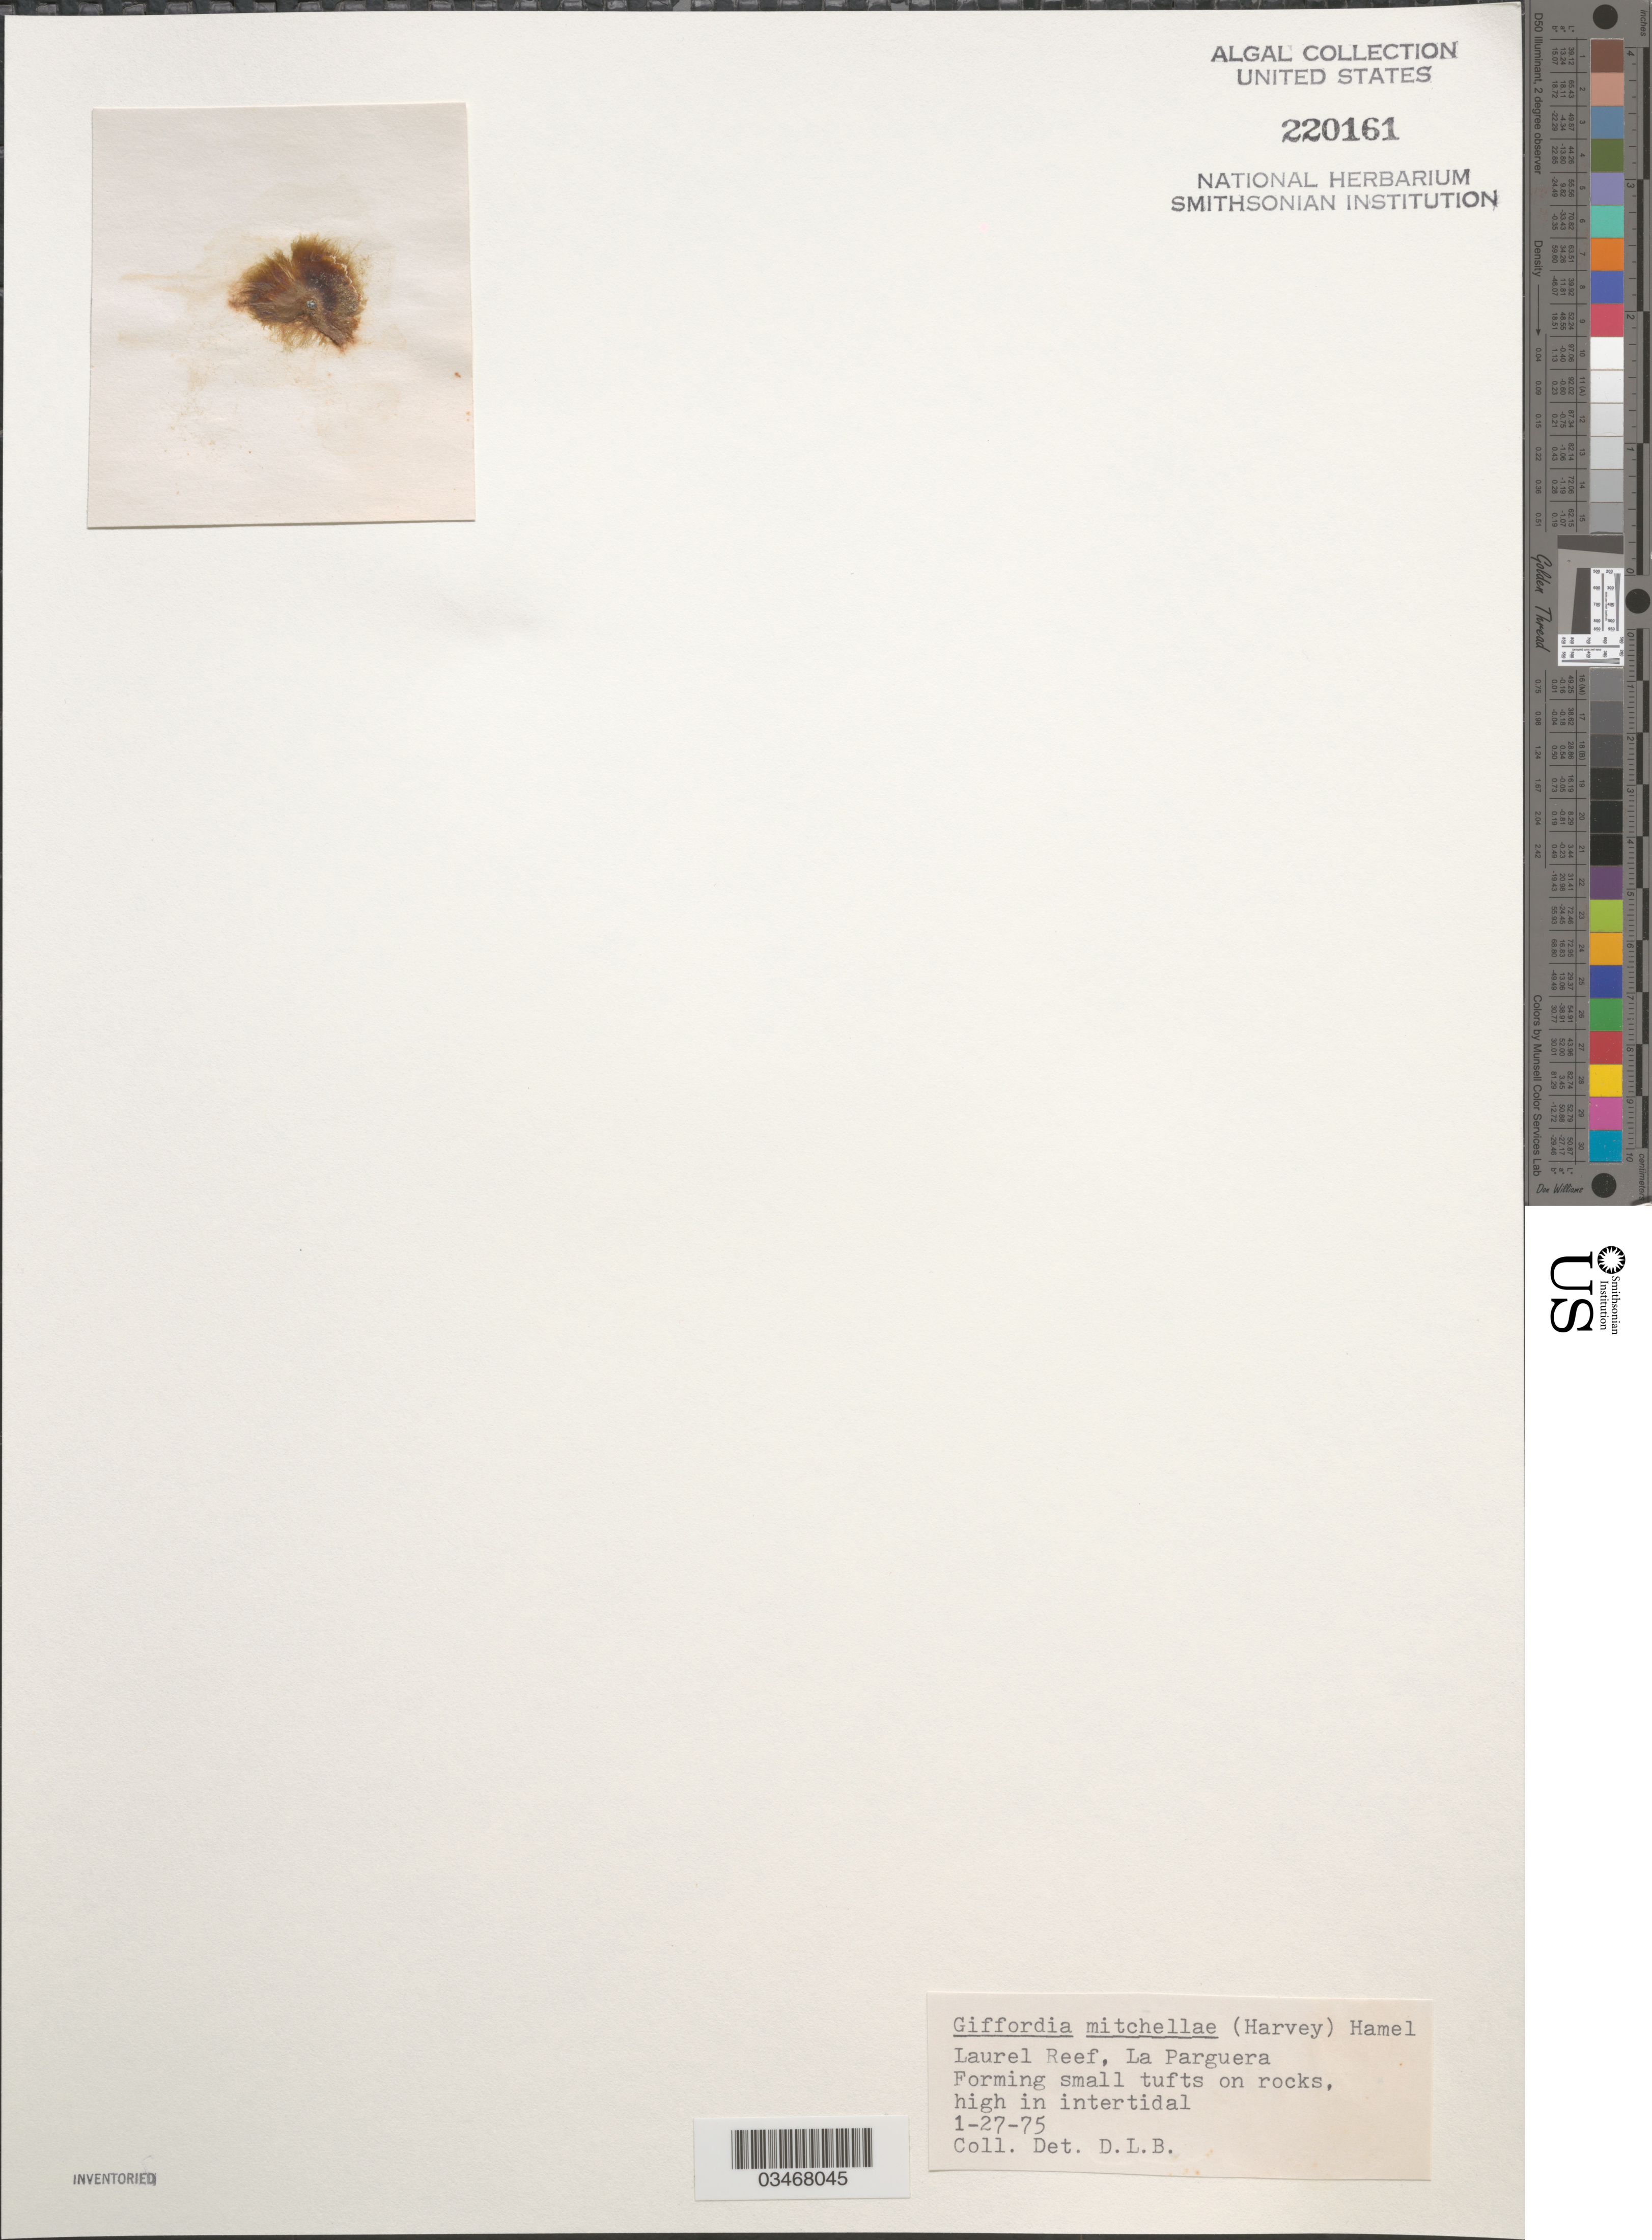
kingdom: Chromista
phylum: Ochrophyta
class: Phaeophyceae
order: Ectocarpales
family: Acinetosporaceae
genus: Giffordia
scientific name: Giffordia mitchelliae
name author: (Harv.) G. Hamel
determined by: Ballantine, D. L.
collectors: D.L. Ballantine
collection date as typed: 27 Jan 1975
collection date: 1975-01-27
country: Puerto Rico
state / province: Lajas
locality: La Parguera, Laurel Reef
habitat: Forming small tufts on rocks, high in intertidal.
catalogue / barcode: US 220161